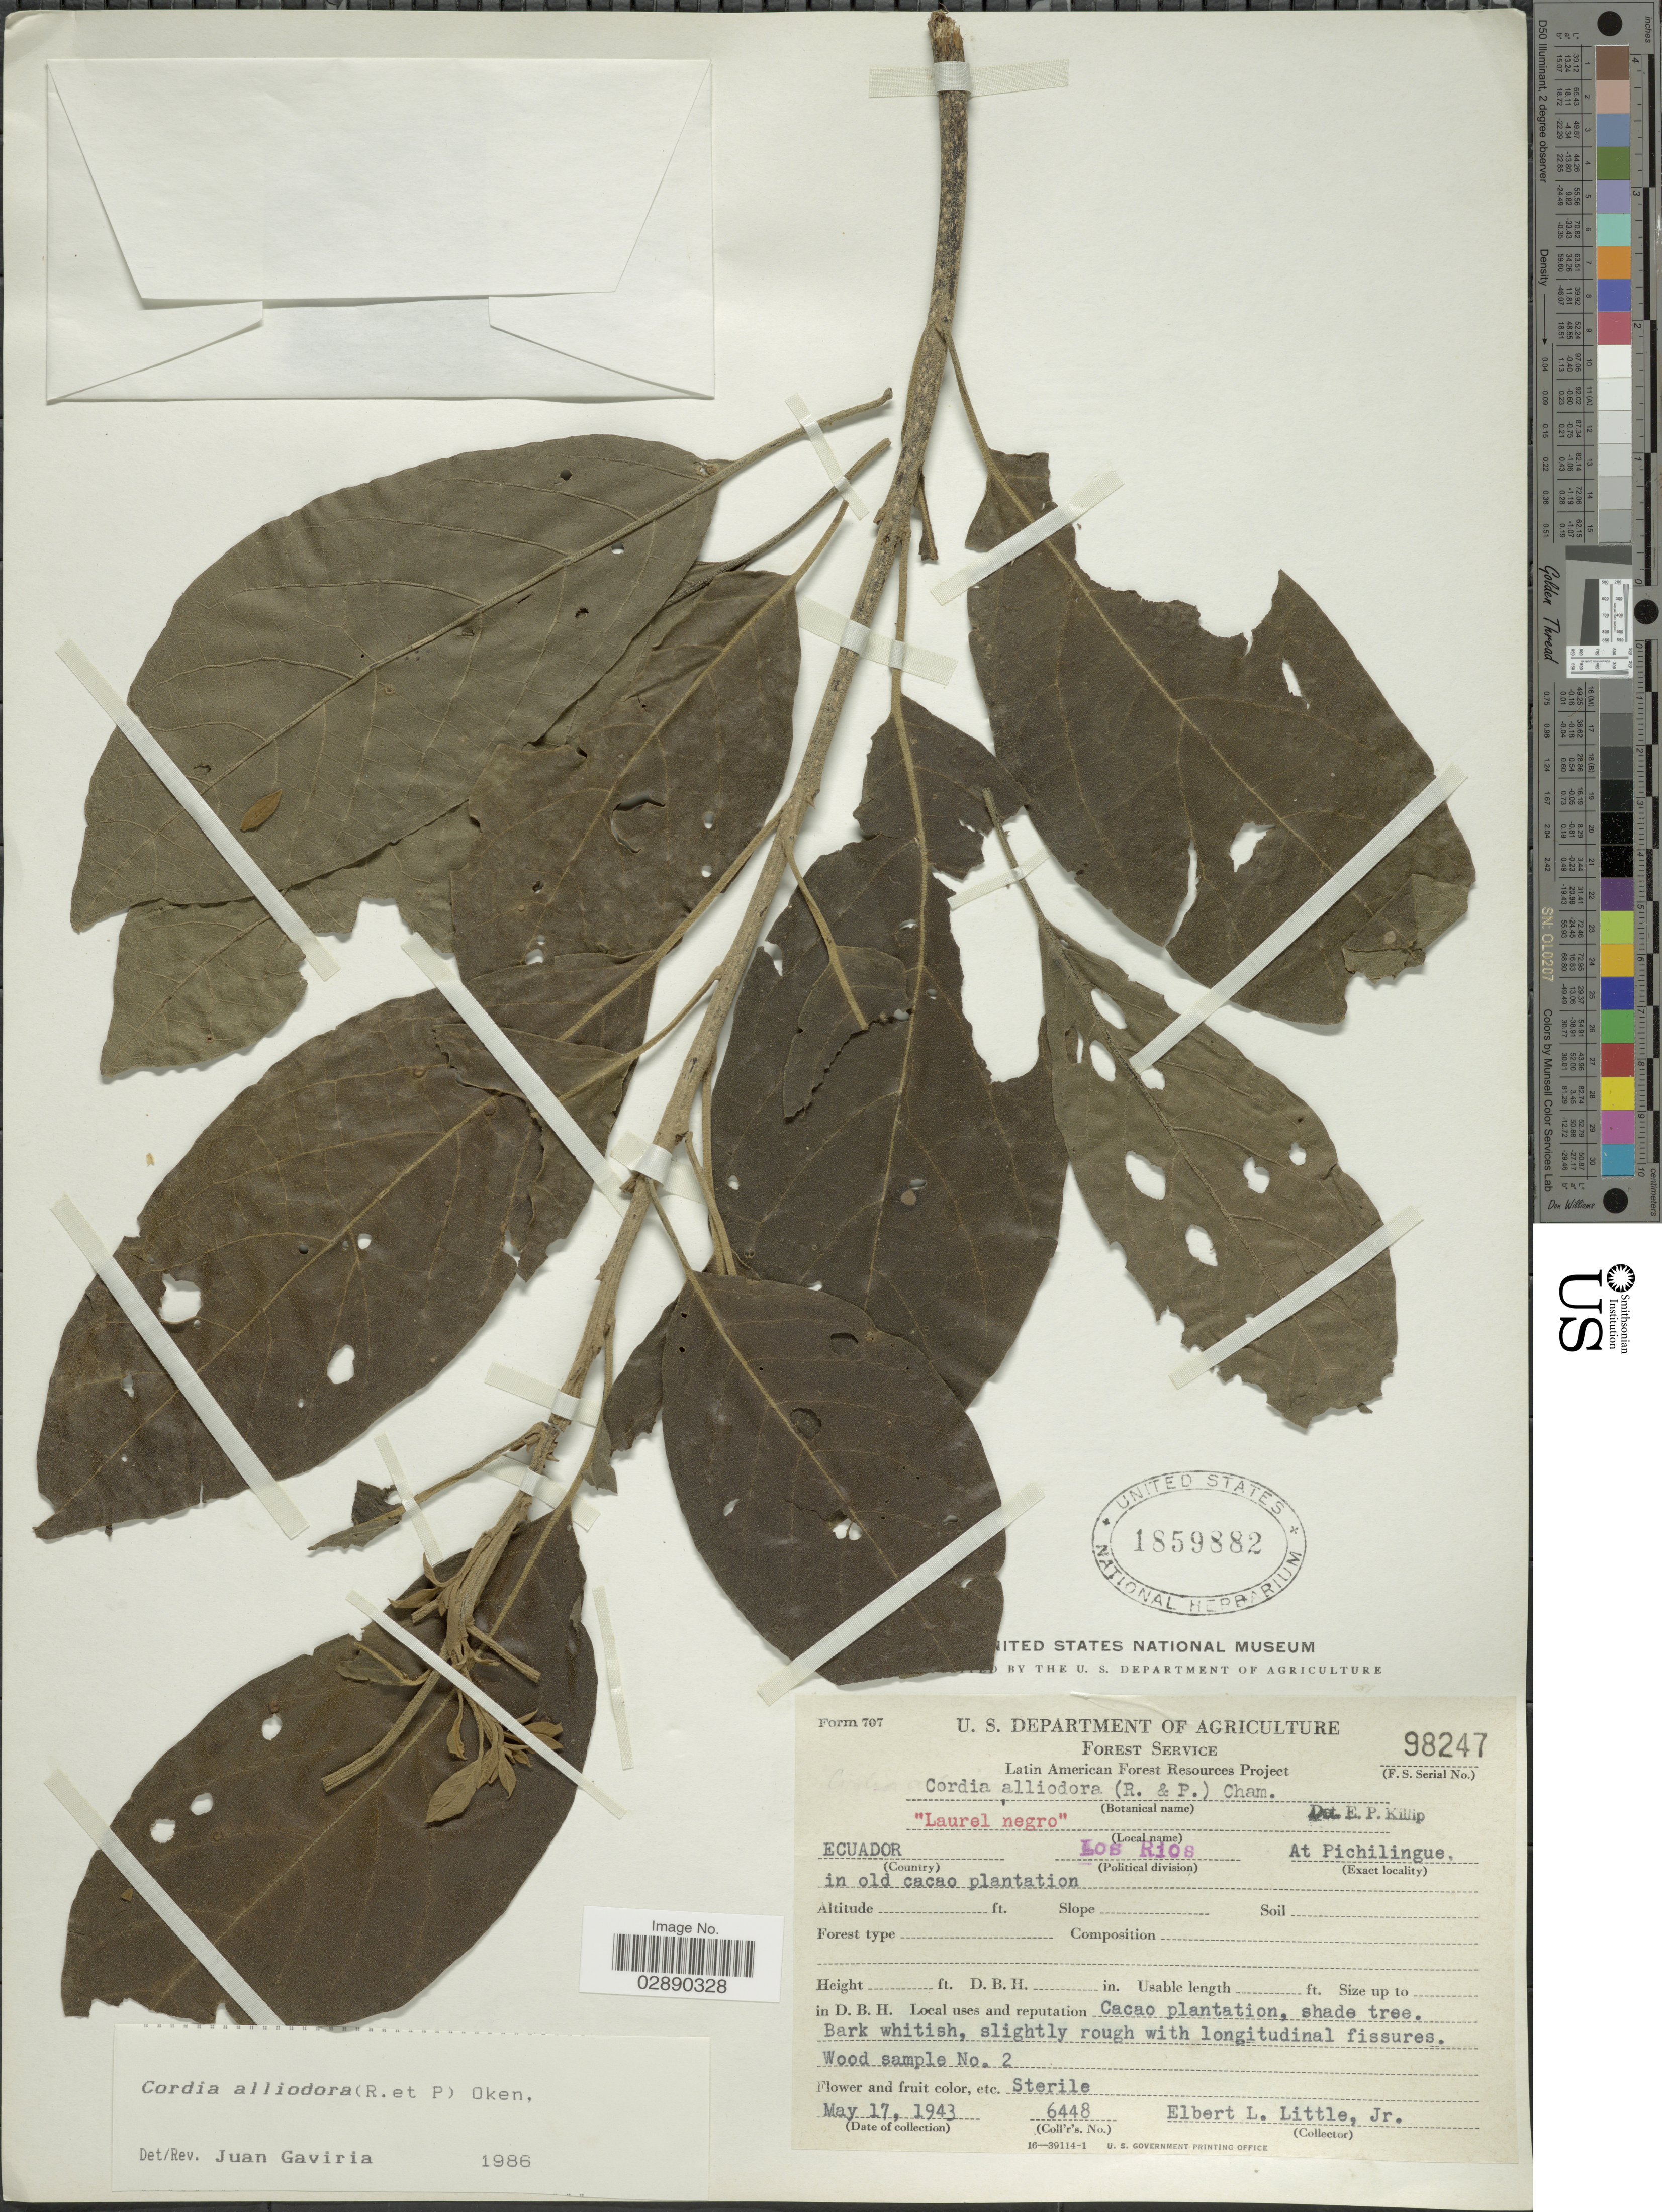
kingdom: Plantae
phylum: Tracheophyta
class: Magnoliopsida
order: Boraginales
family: Cordiaceae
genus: Cordia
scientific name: Cordia alliodora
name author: (Ruiz & Pav.) Oken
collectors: E. L. Little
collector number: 6448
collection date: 1943-05-17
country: Ecuador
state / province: Los Ríos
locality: At Pichilingue, in old cacao plantation.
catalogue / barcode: US 1859882